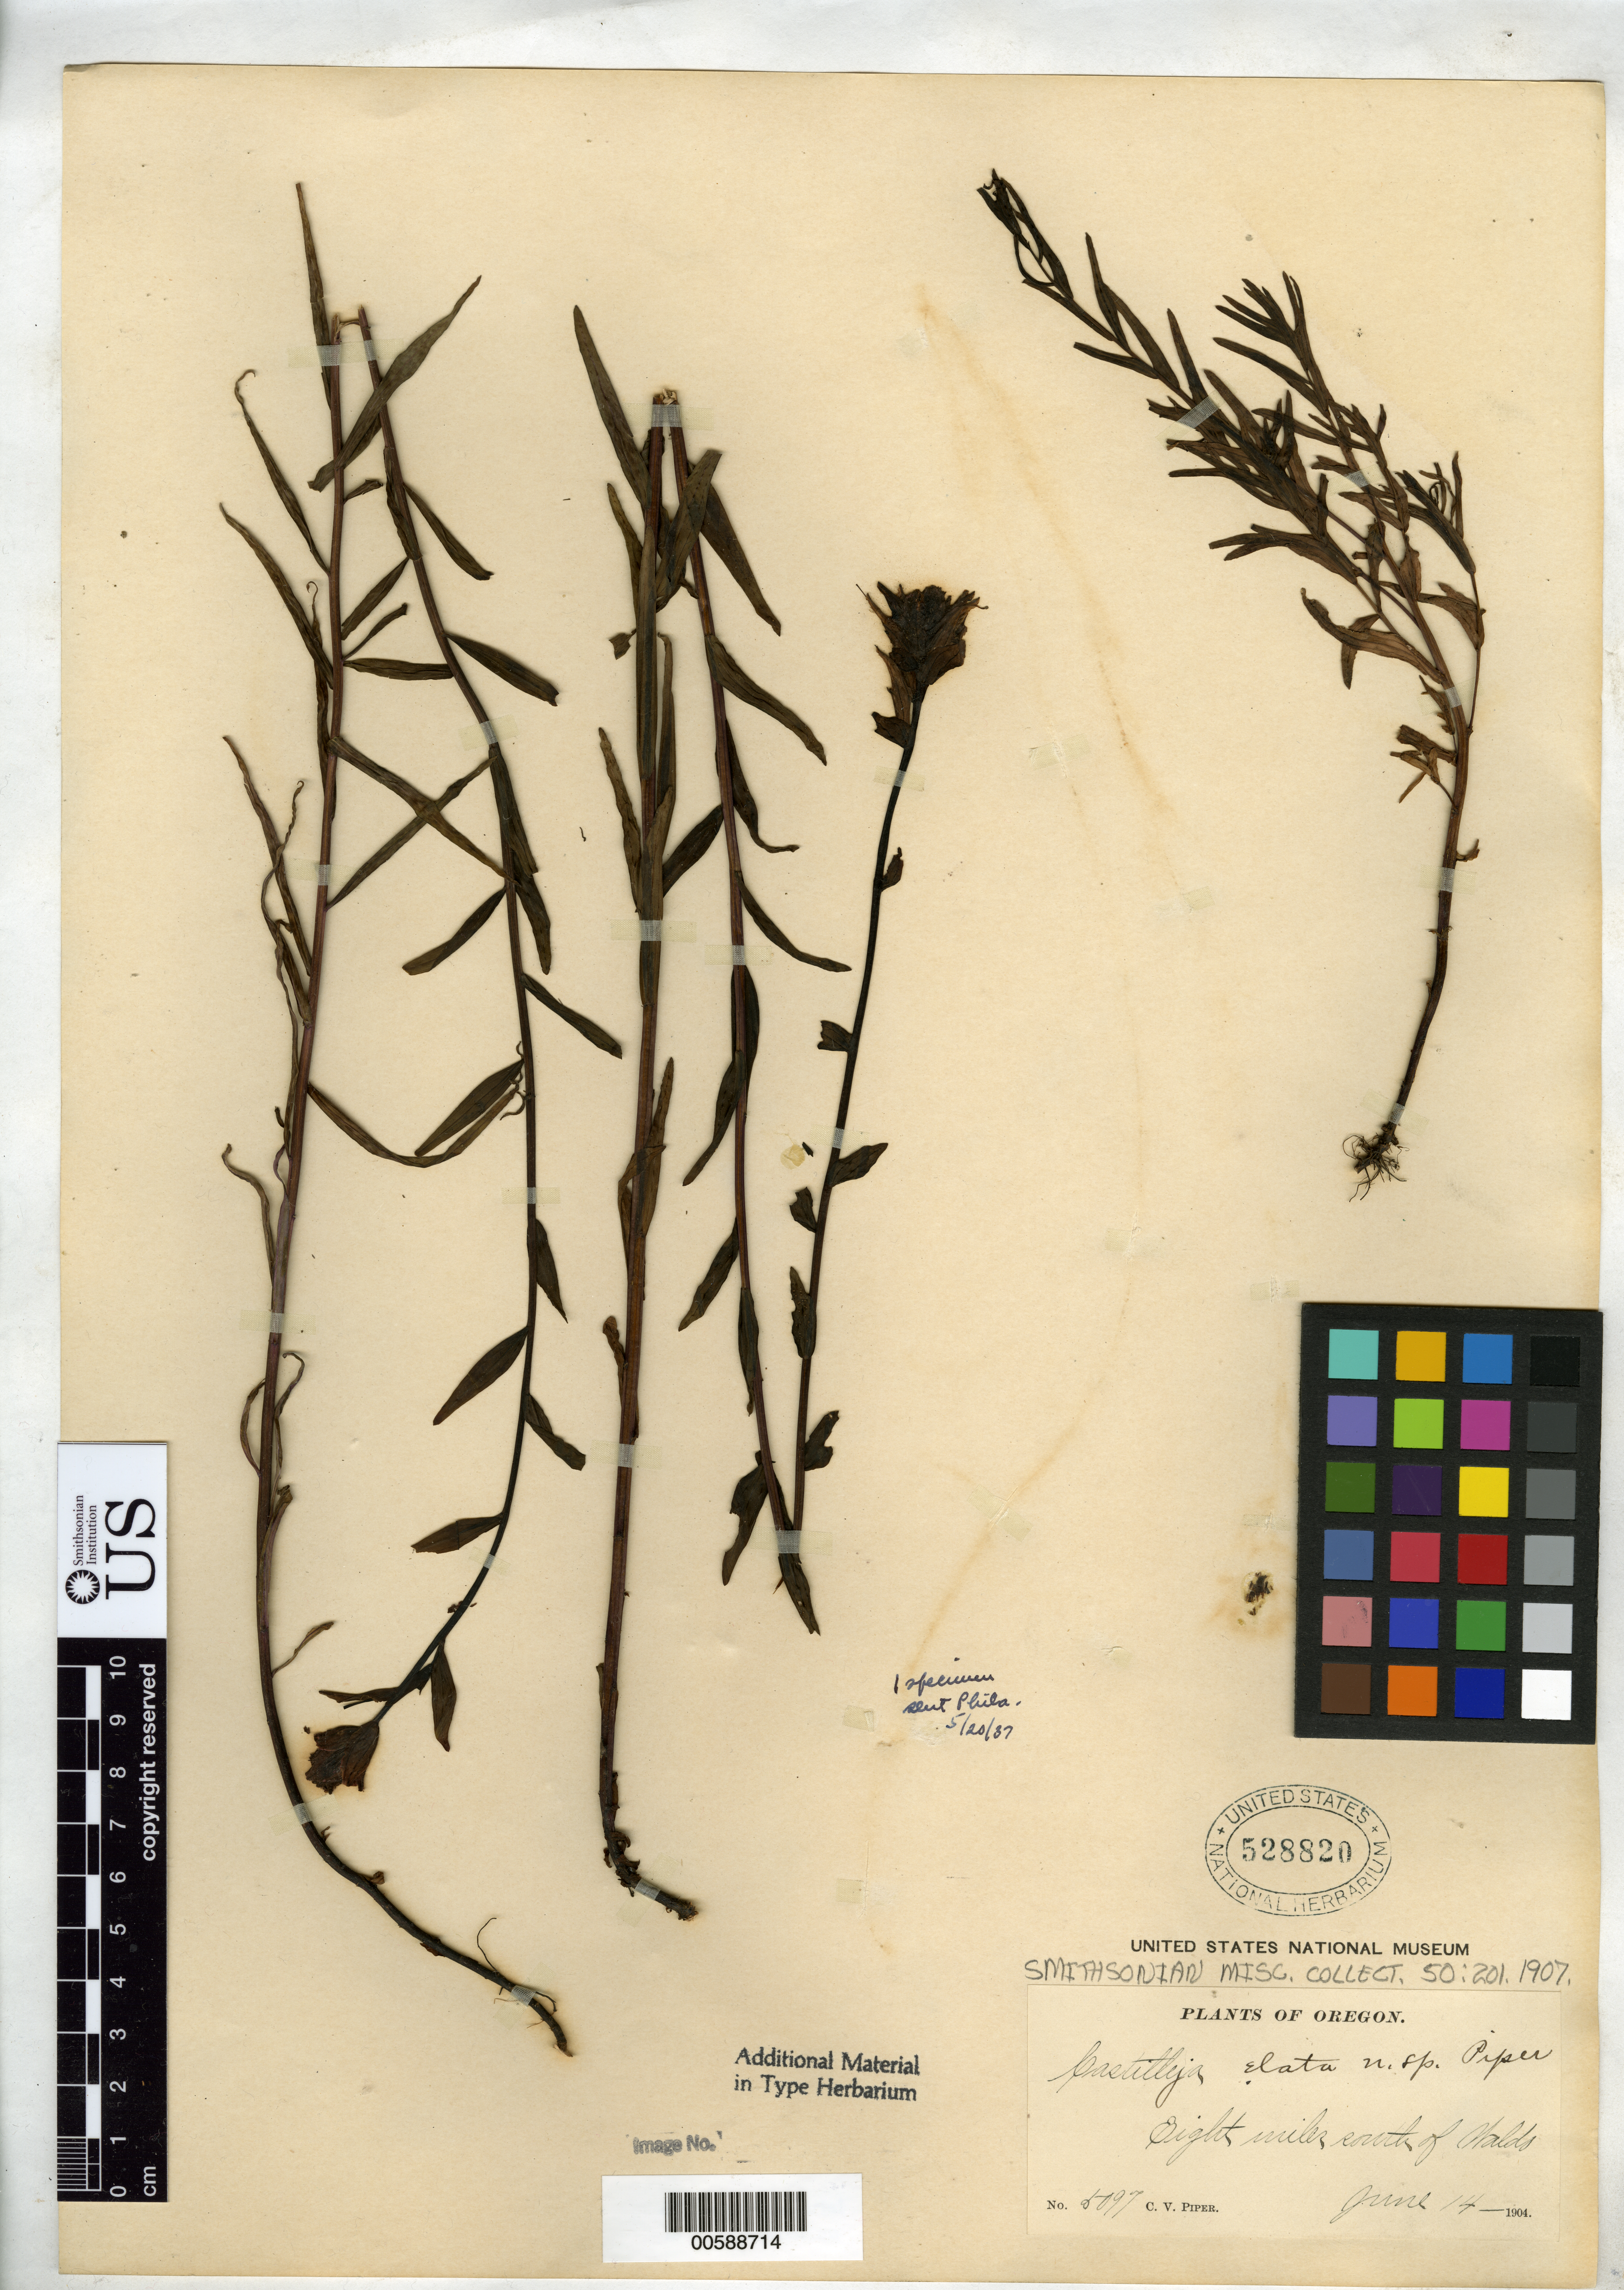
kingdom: Plantae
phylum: Tracheophyta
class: Magnoliopsida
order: Lamiales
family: Orobanchaceae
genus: Castilleja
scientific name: Castilleja elata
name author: Piper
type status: Isotype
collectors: C. V. Piper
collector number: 5097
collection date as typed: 14 Jun 1904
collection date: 1904-06-14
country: United States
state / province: Oregon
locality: Eight miles south of Waldo.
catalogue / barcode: US 528820